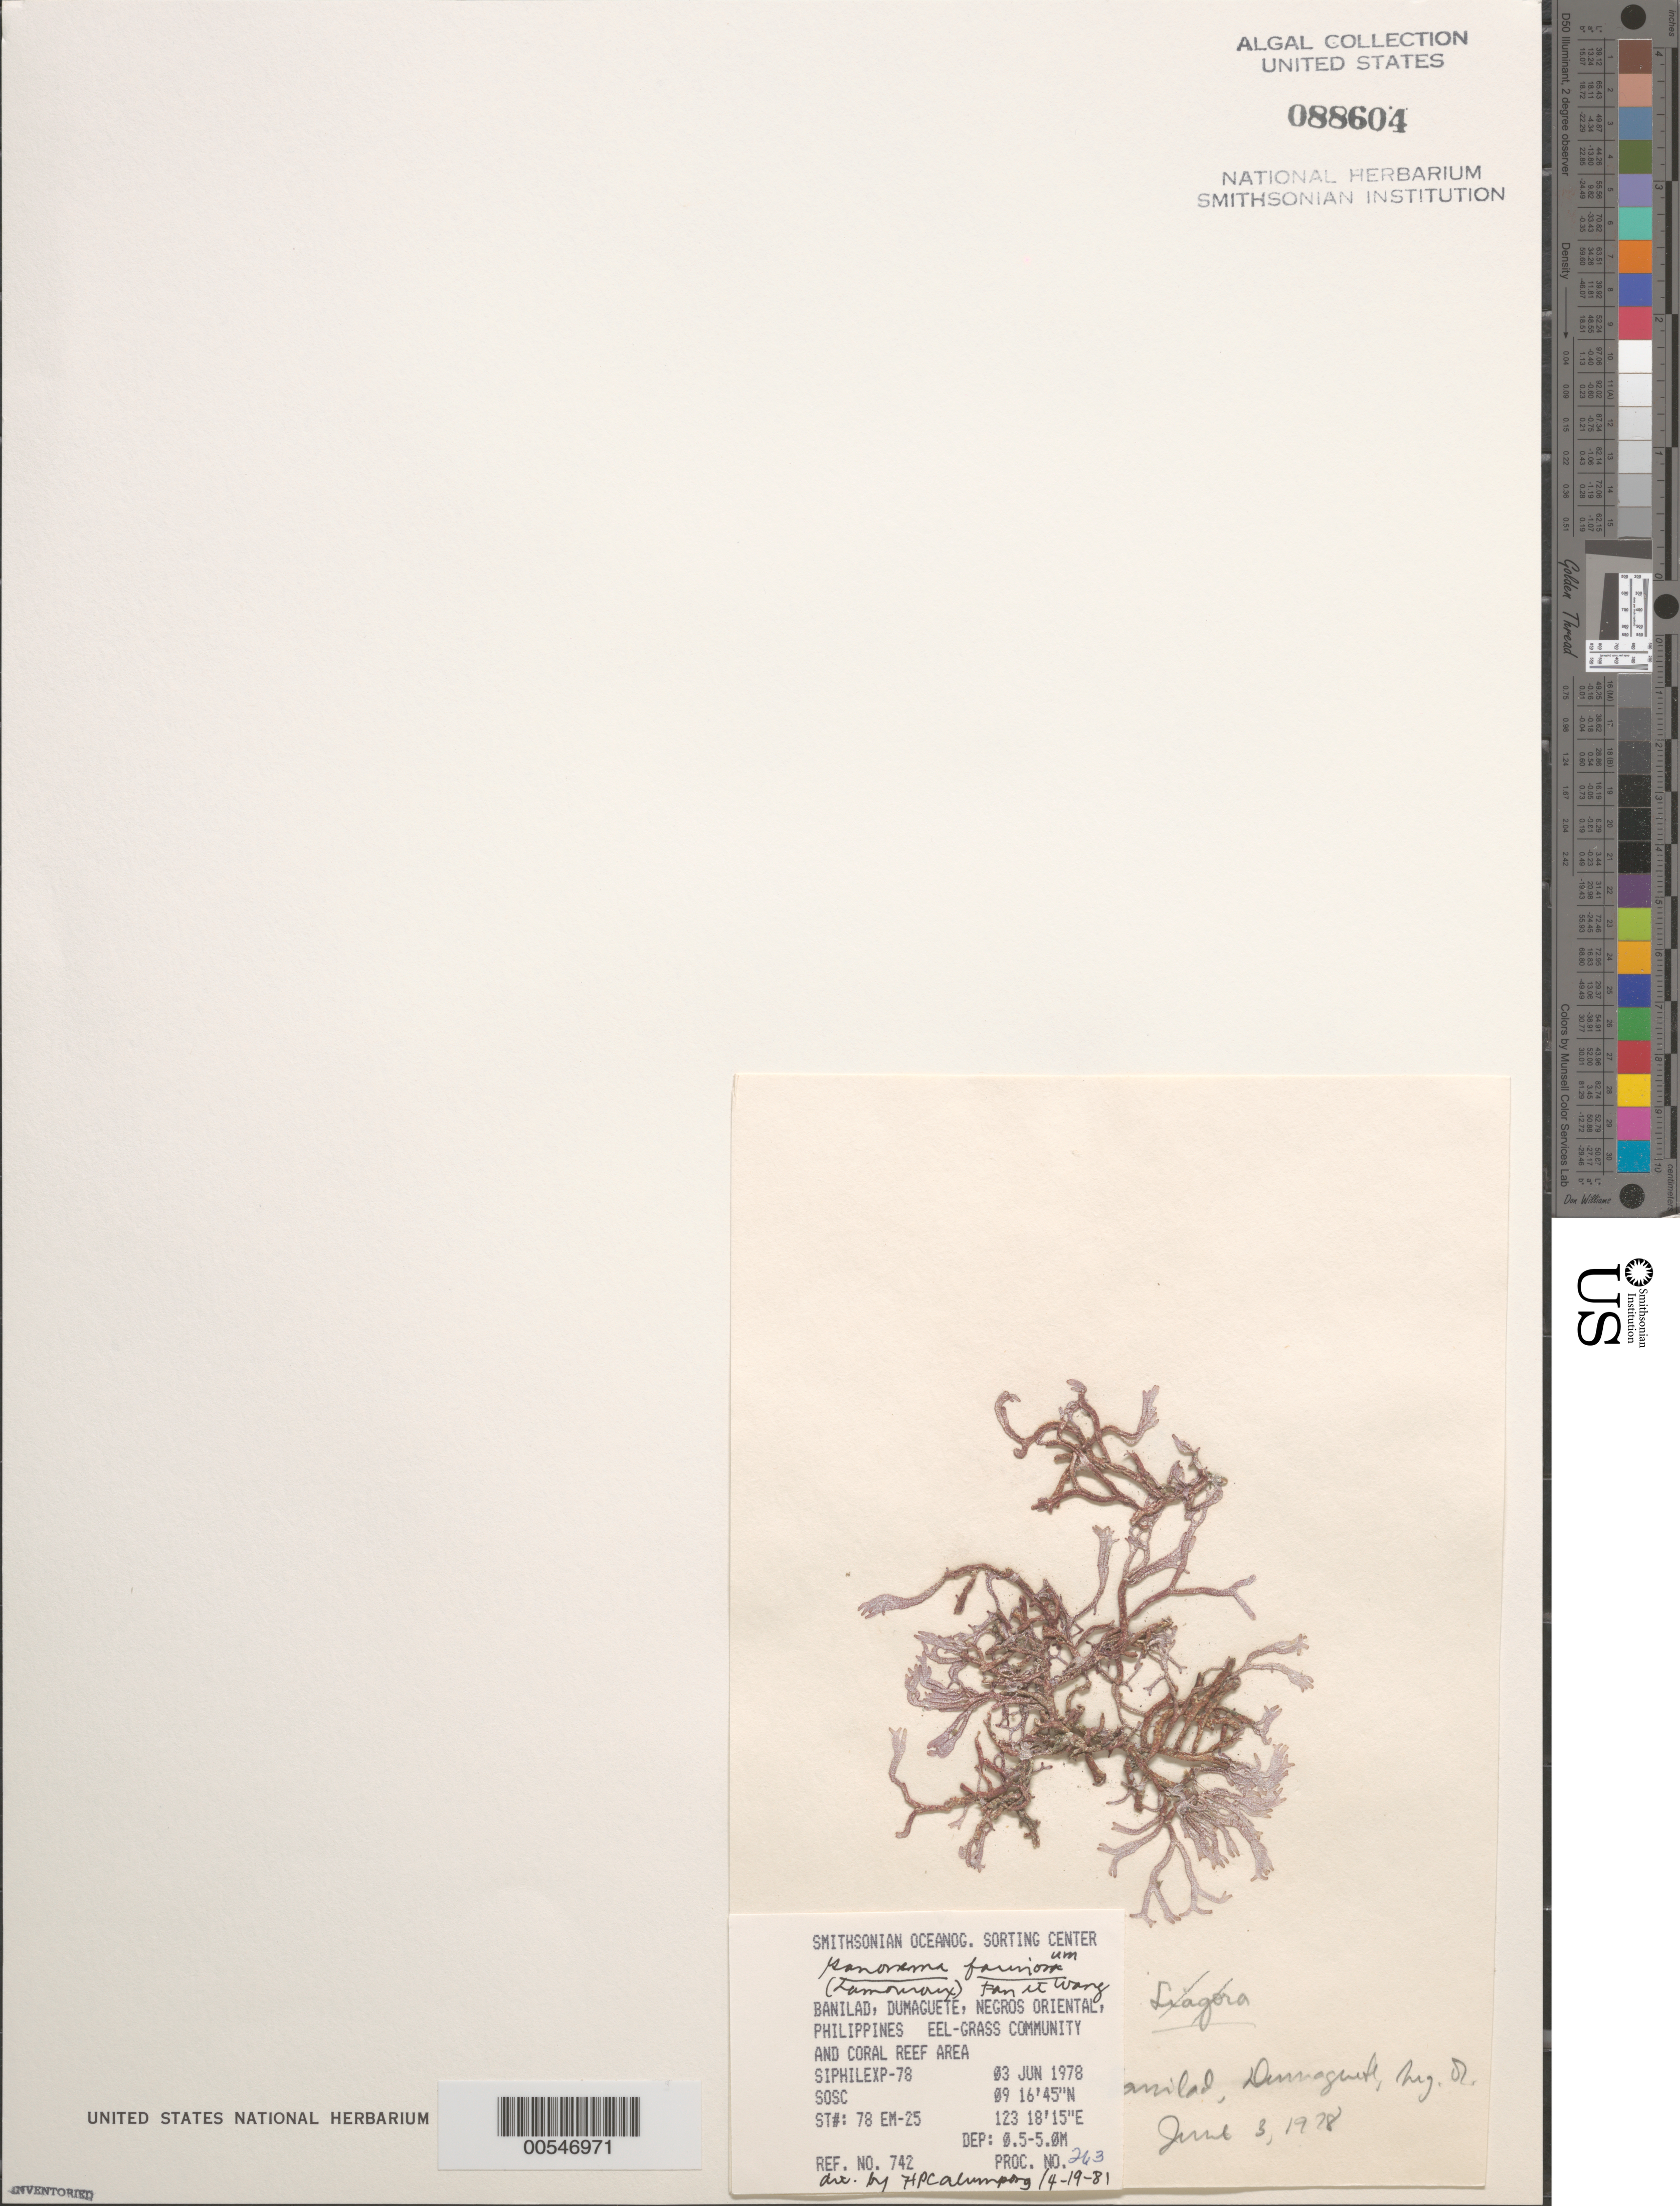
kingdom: Plantae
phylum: Rhodophyta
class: Florideophyceae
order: Nemaliales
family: Liagoraceae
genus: Ganonema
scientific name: Ganonema farinosum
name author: (J.V.Lamouroux) K.C. Fan & Yung C. Wang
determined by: Calumpong, H. P.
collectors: SOSC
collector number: Station 78 Em-25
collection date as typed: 03 Jun 1978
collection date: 1978-06-03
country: Philippines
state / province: Central Visayas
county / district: Negros Oriental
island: Negros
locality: Banilad, Dumaguete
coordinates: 09 16'45"N, 123 18'15"E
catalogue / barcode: US 88604